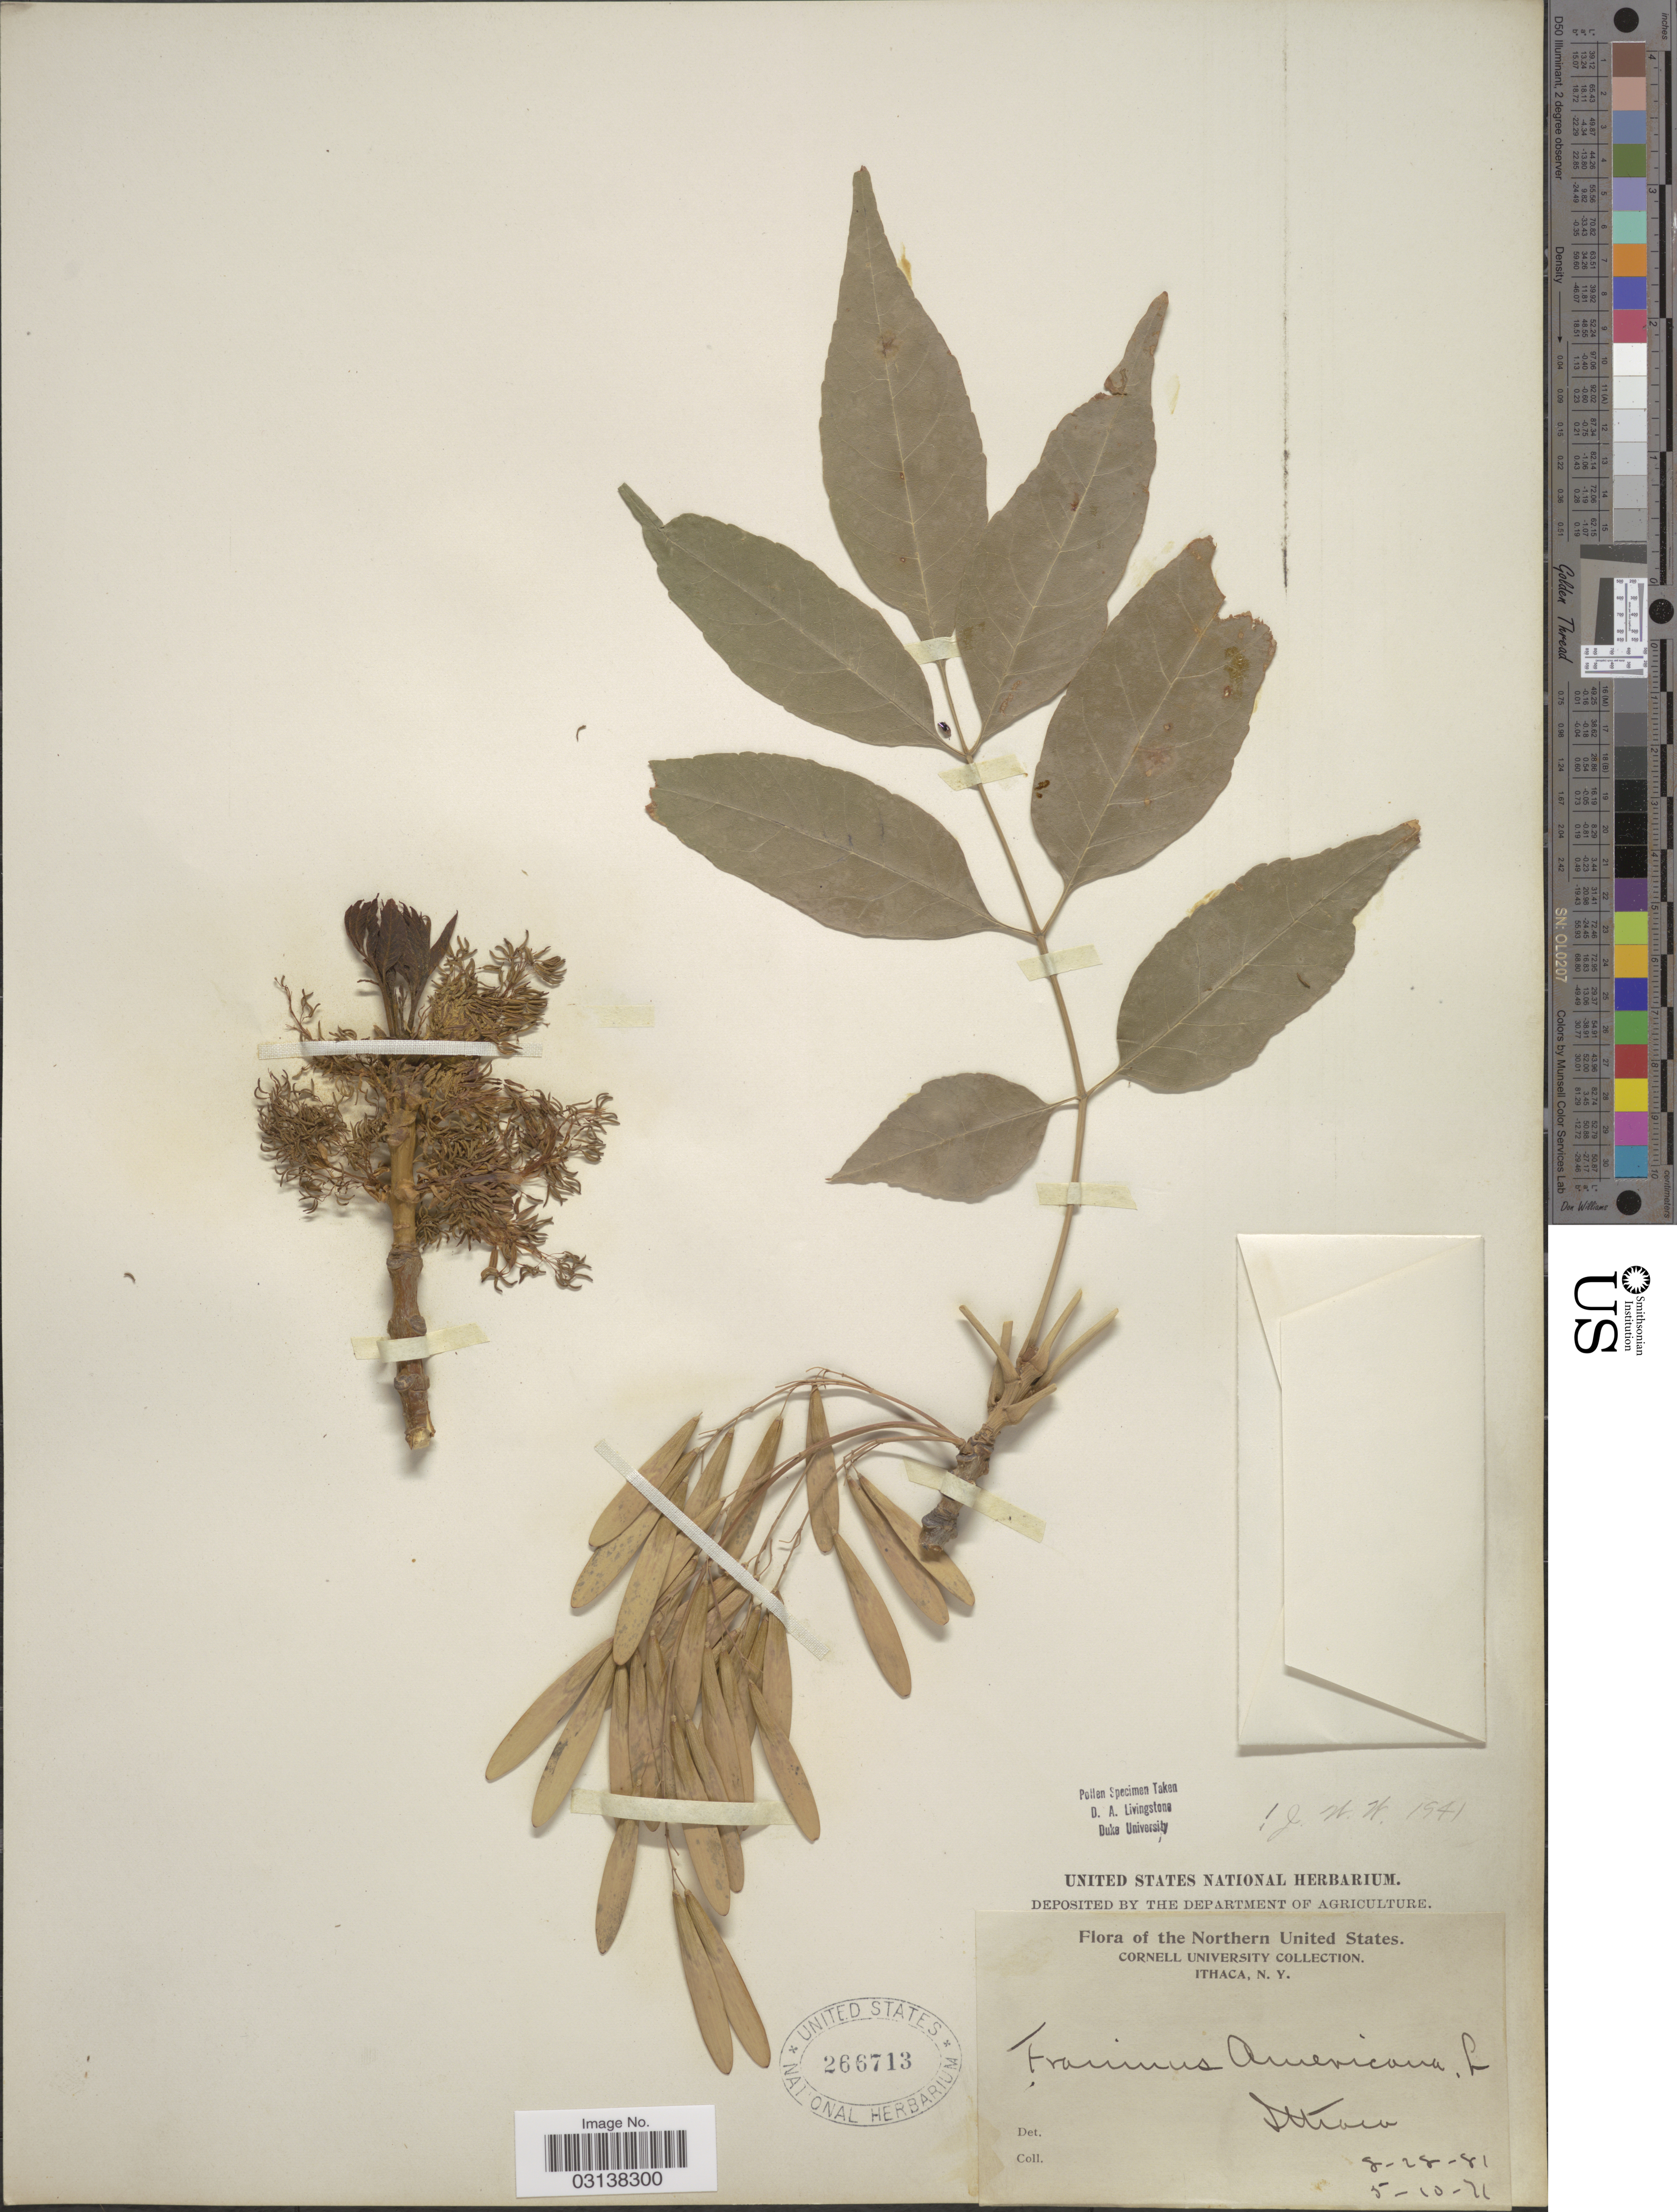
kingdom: Plantae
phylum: Tracheophyta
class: Magnoliopsida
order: Lamiales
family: Oleaceae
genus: Fraxinus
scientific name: Fraxinus americana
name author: L.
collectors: Cornell University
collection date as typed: Transcribed d/m/y: 5/10/71 to 28/8/81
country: United States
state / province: New York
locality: Northern United States. Ithaca.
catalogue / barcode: US 266713